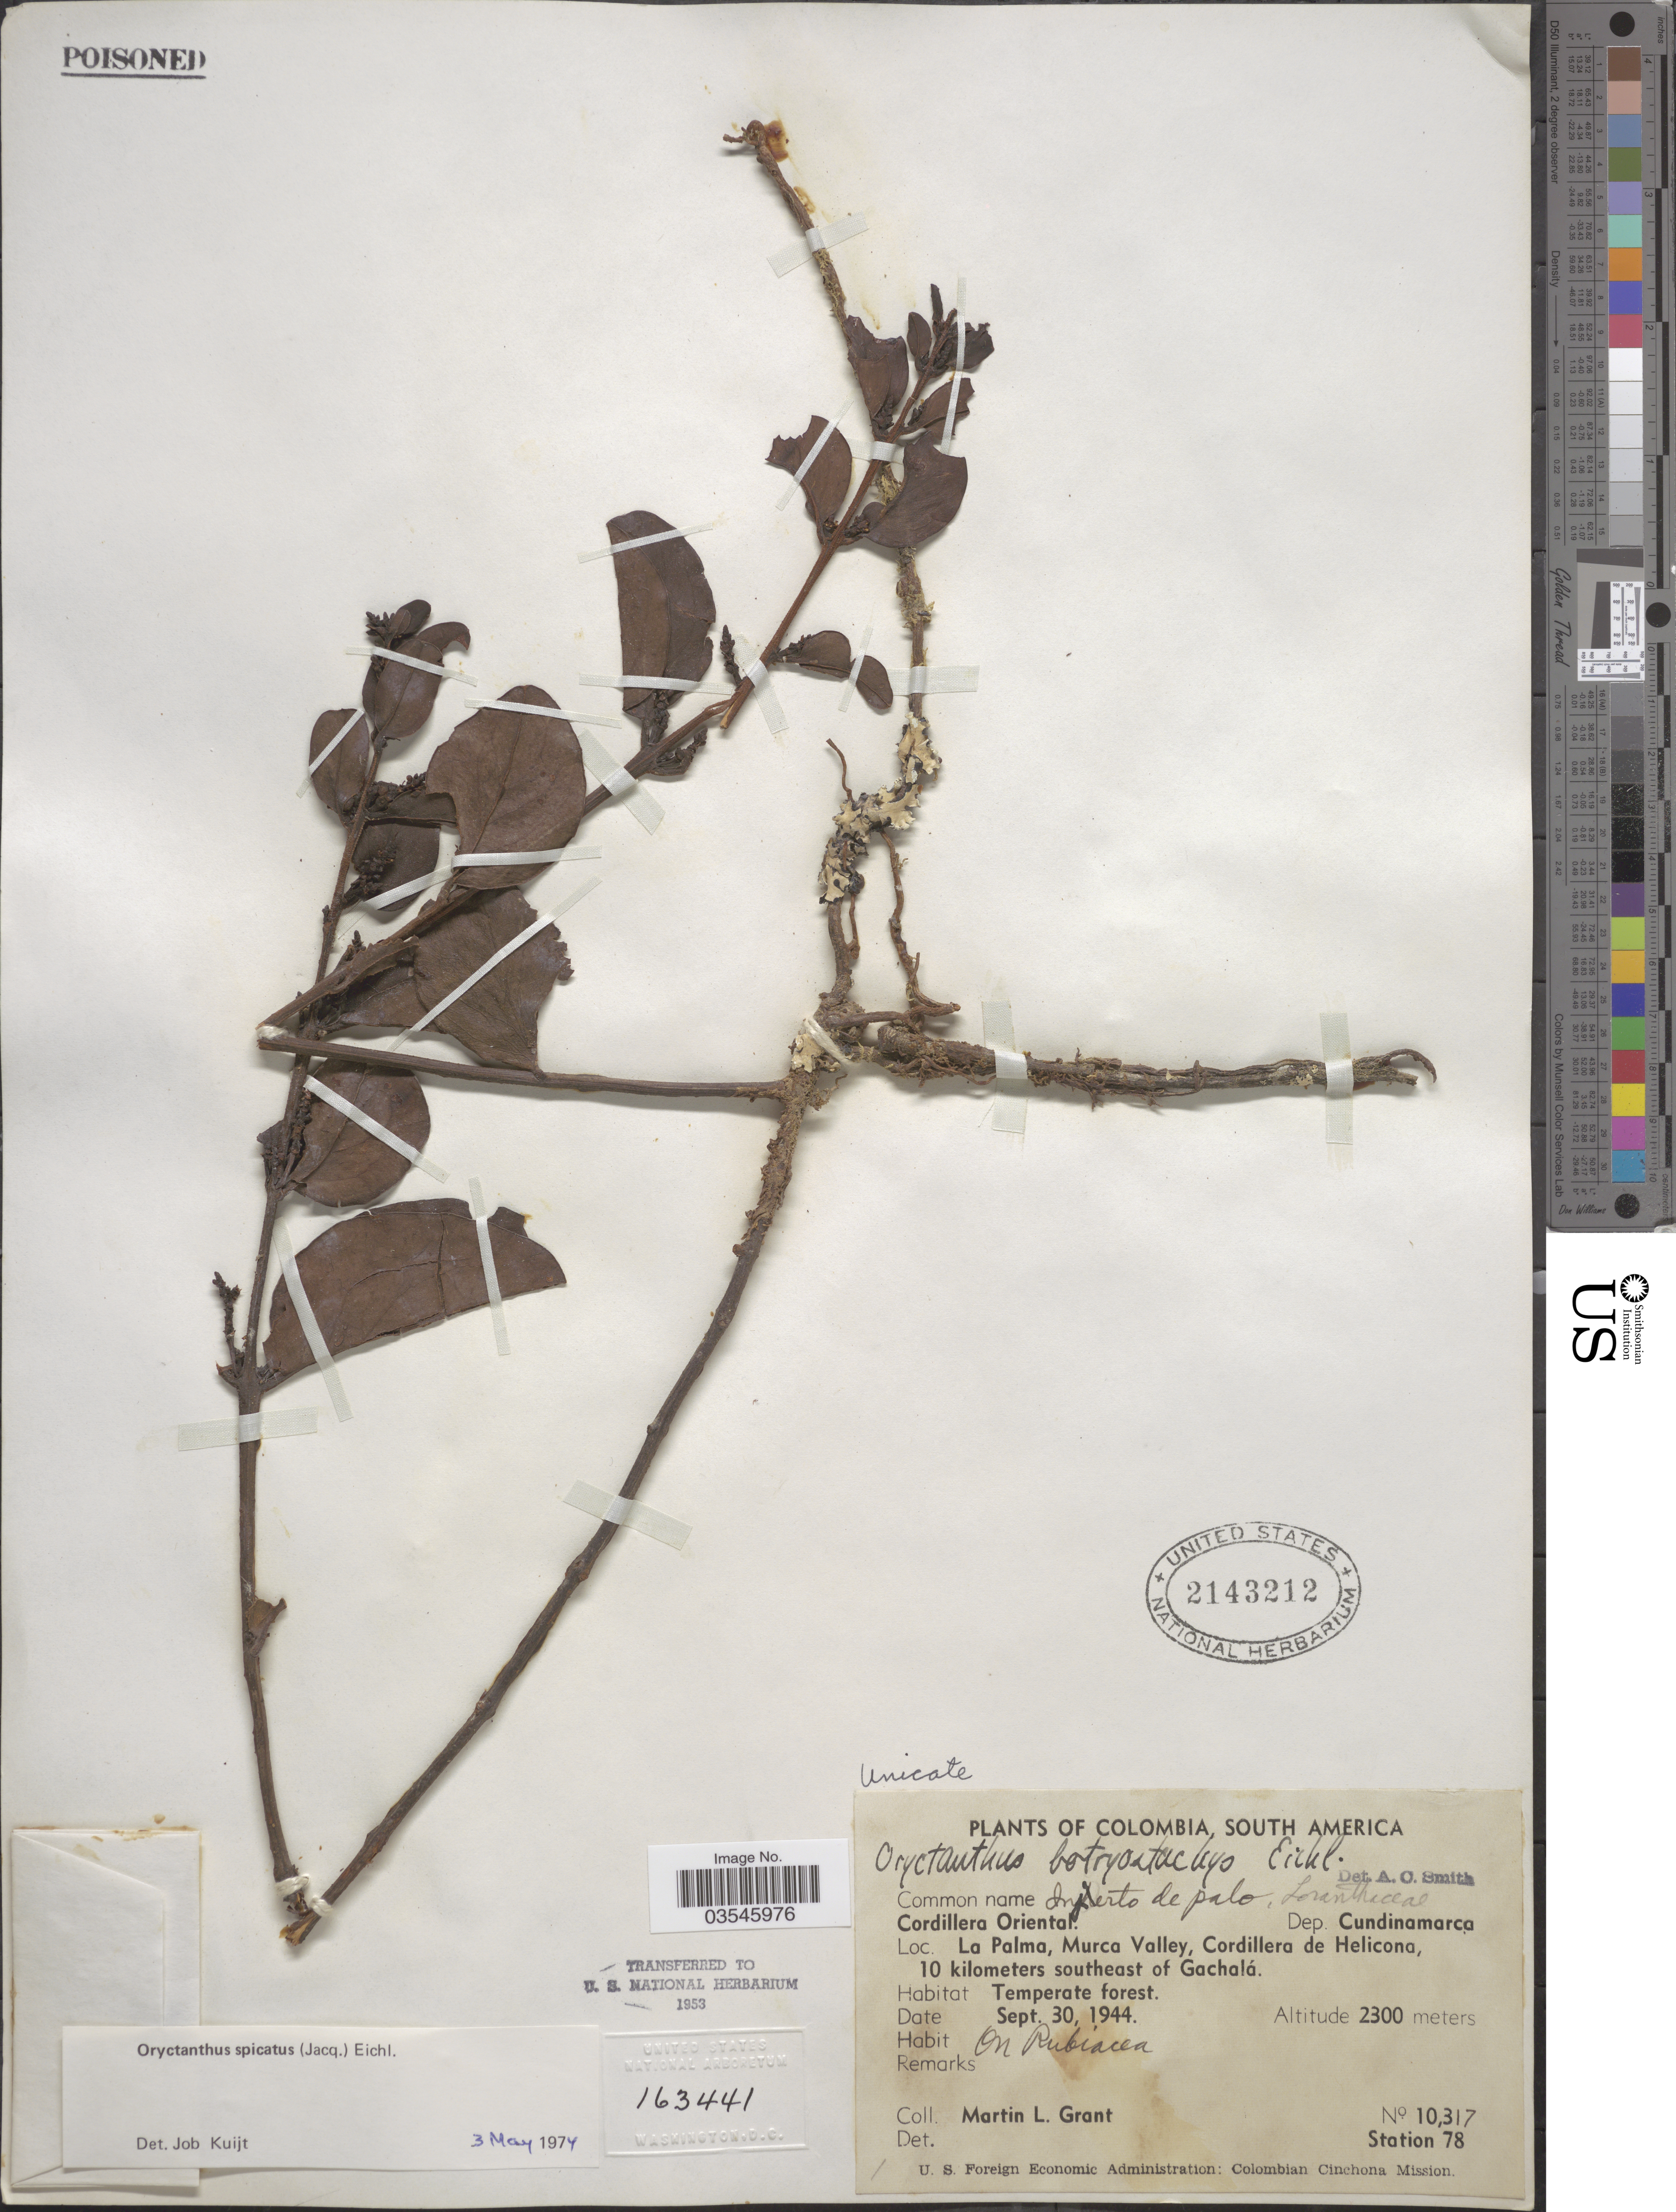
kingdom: Plantae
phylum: Tracheophyta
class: Magnoliopsida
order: Santalales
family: Loranthaceae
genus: Oryctanthus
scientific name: Oryctanthus spicatus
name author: (Jacq.) Eichler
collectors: M. L. Grant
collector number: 10317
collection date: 1944-09-30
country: Colombia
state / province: Cundinamarca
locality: Cordillera Oriental. Dep. Cundinamarca. La Palma, Murca Valley, Cordillera de Helicona, 10 kilometers southeast of Gachalá. Station 78.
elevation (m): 2300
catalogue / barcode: US 2143212